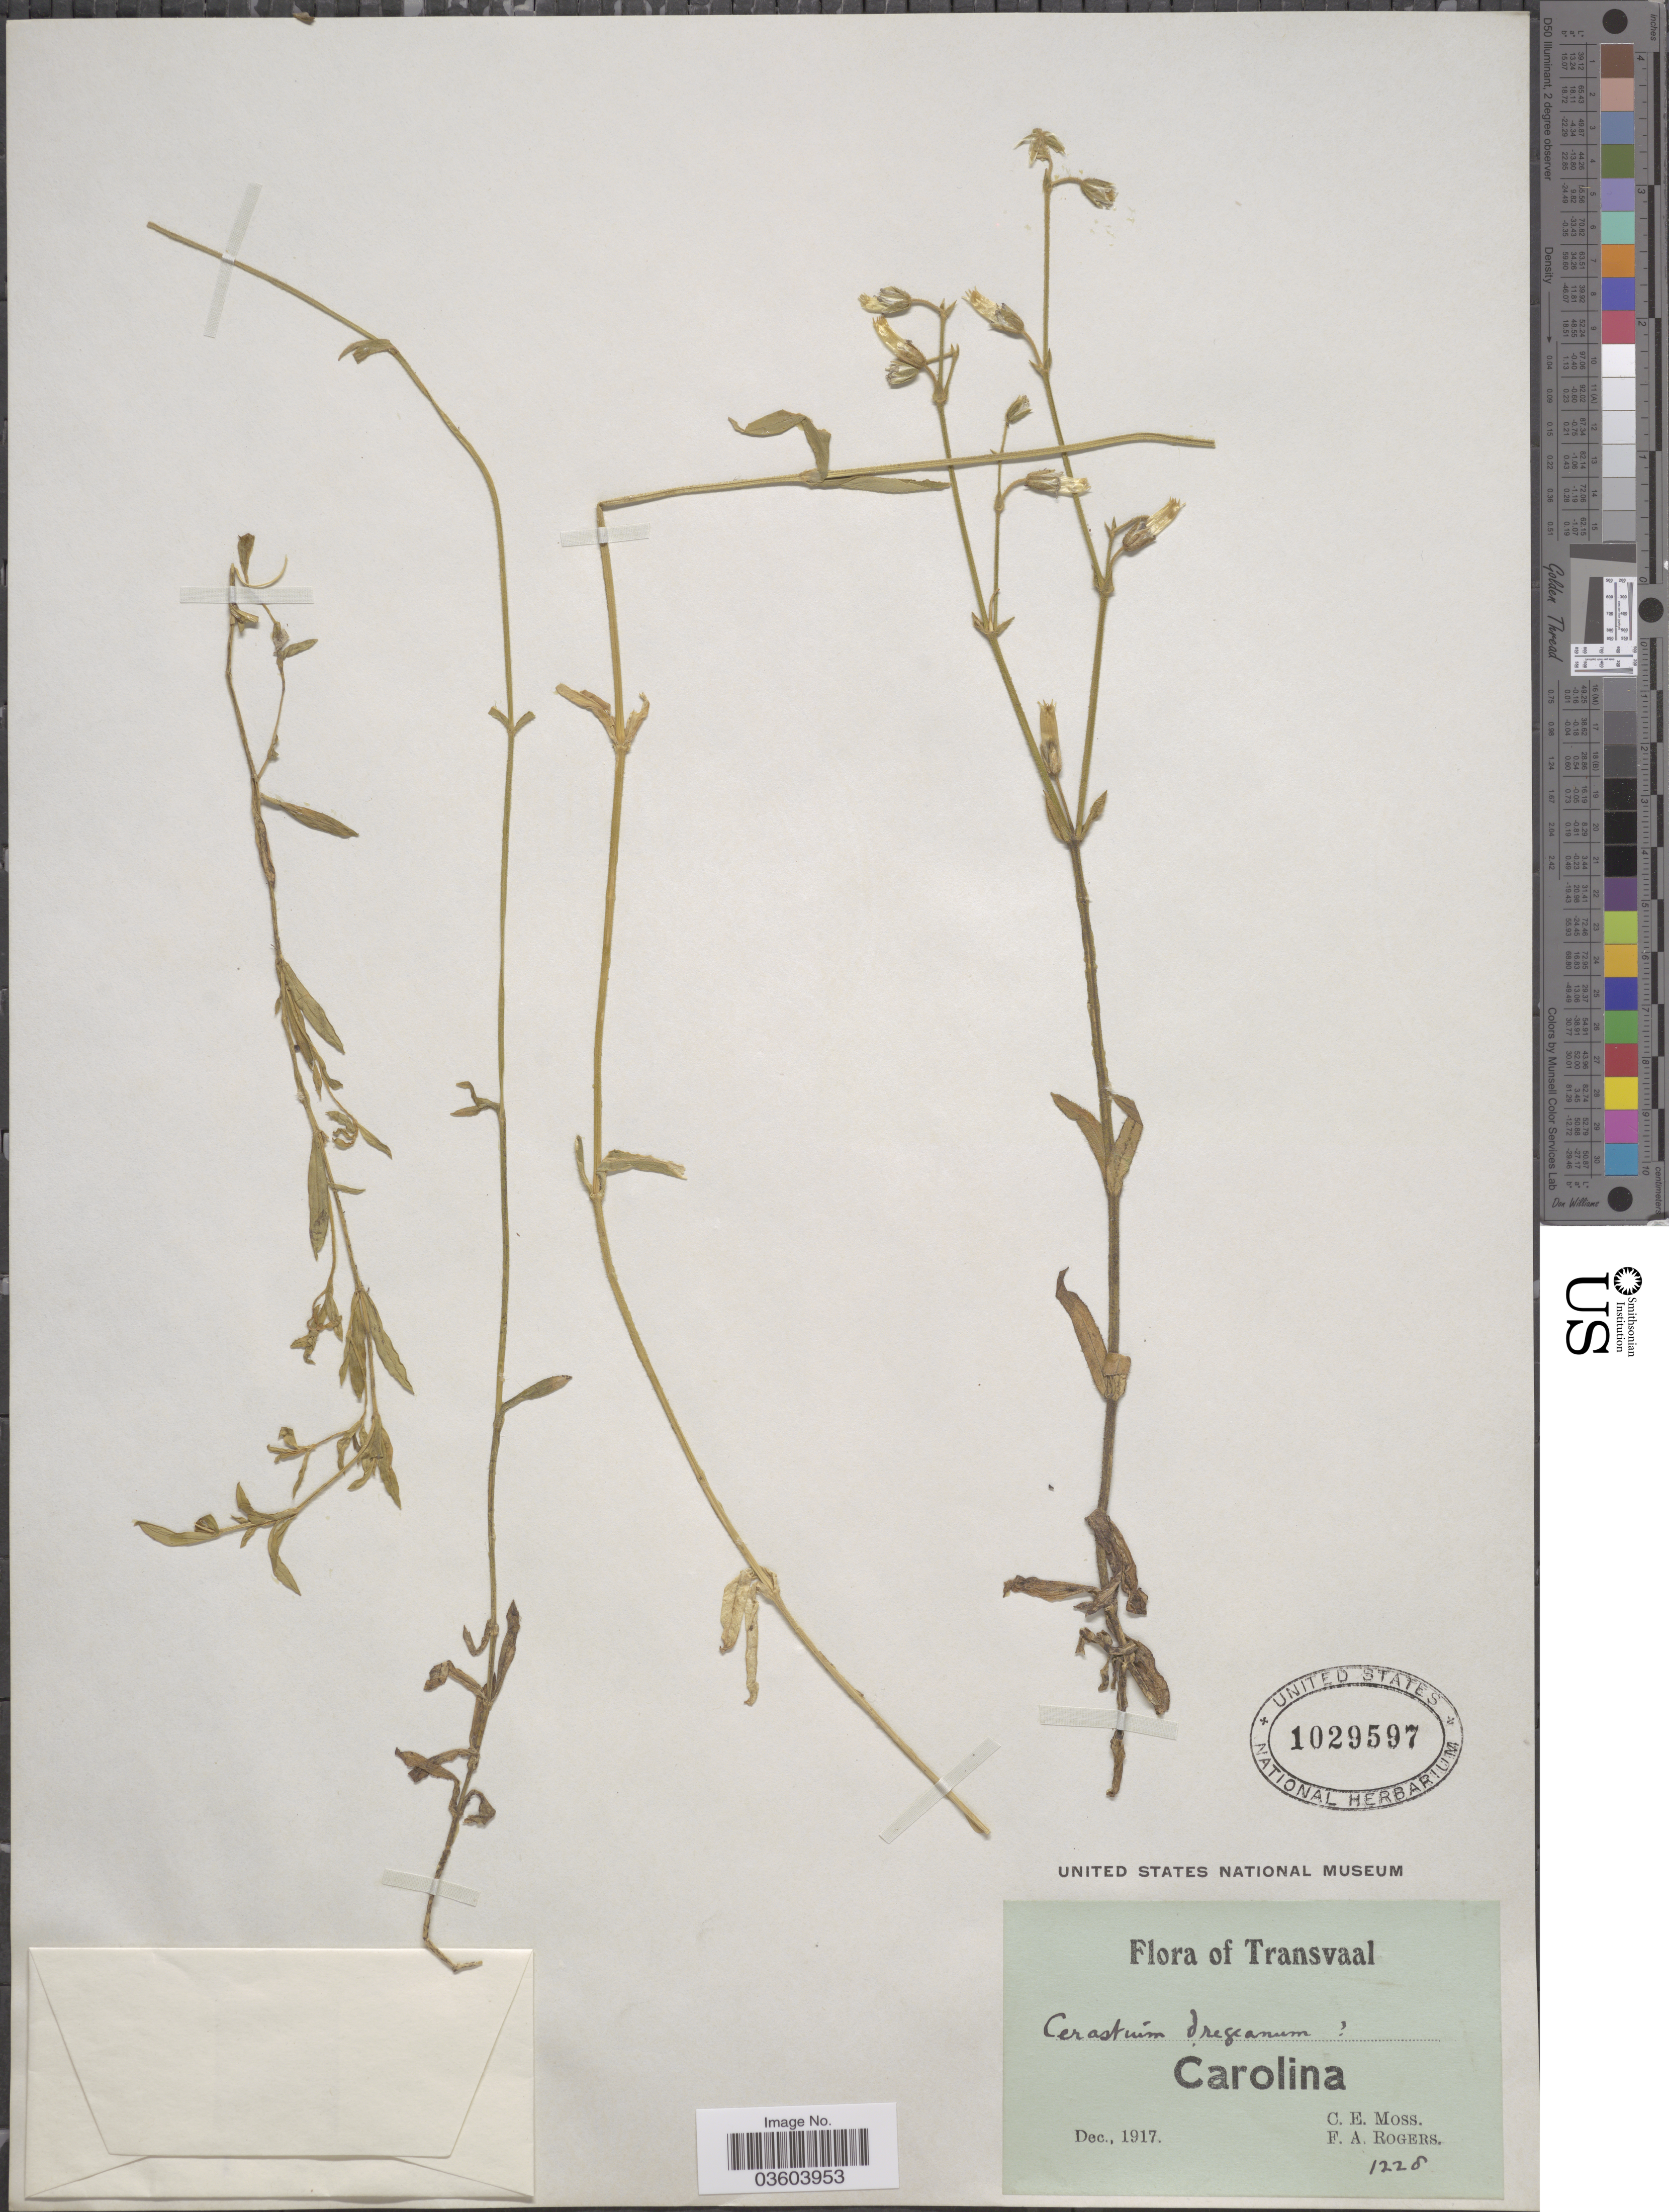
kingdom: Plantae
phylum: Tracheophyta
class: Magnoliopsida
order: Caryophyllales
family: Caryophyllaceae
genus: Cerastium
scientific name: Cerastium dregeanum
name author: Fenzl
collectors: C. E. Moss & F. A. Rogers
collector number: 1228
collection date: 1917-12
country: South Africa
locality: Transvaal. Carolina.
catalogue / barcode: US 1029597